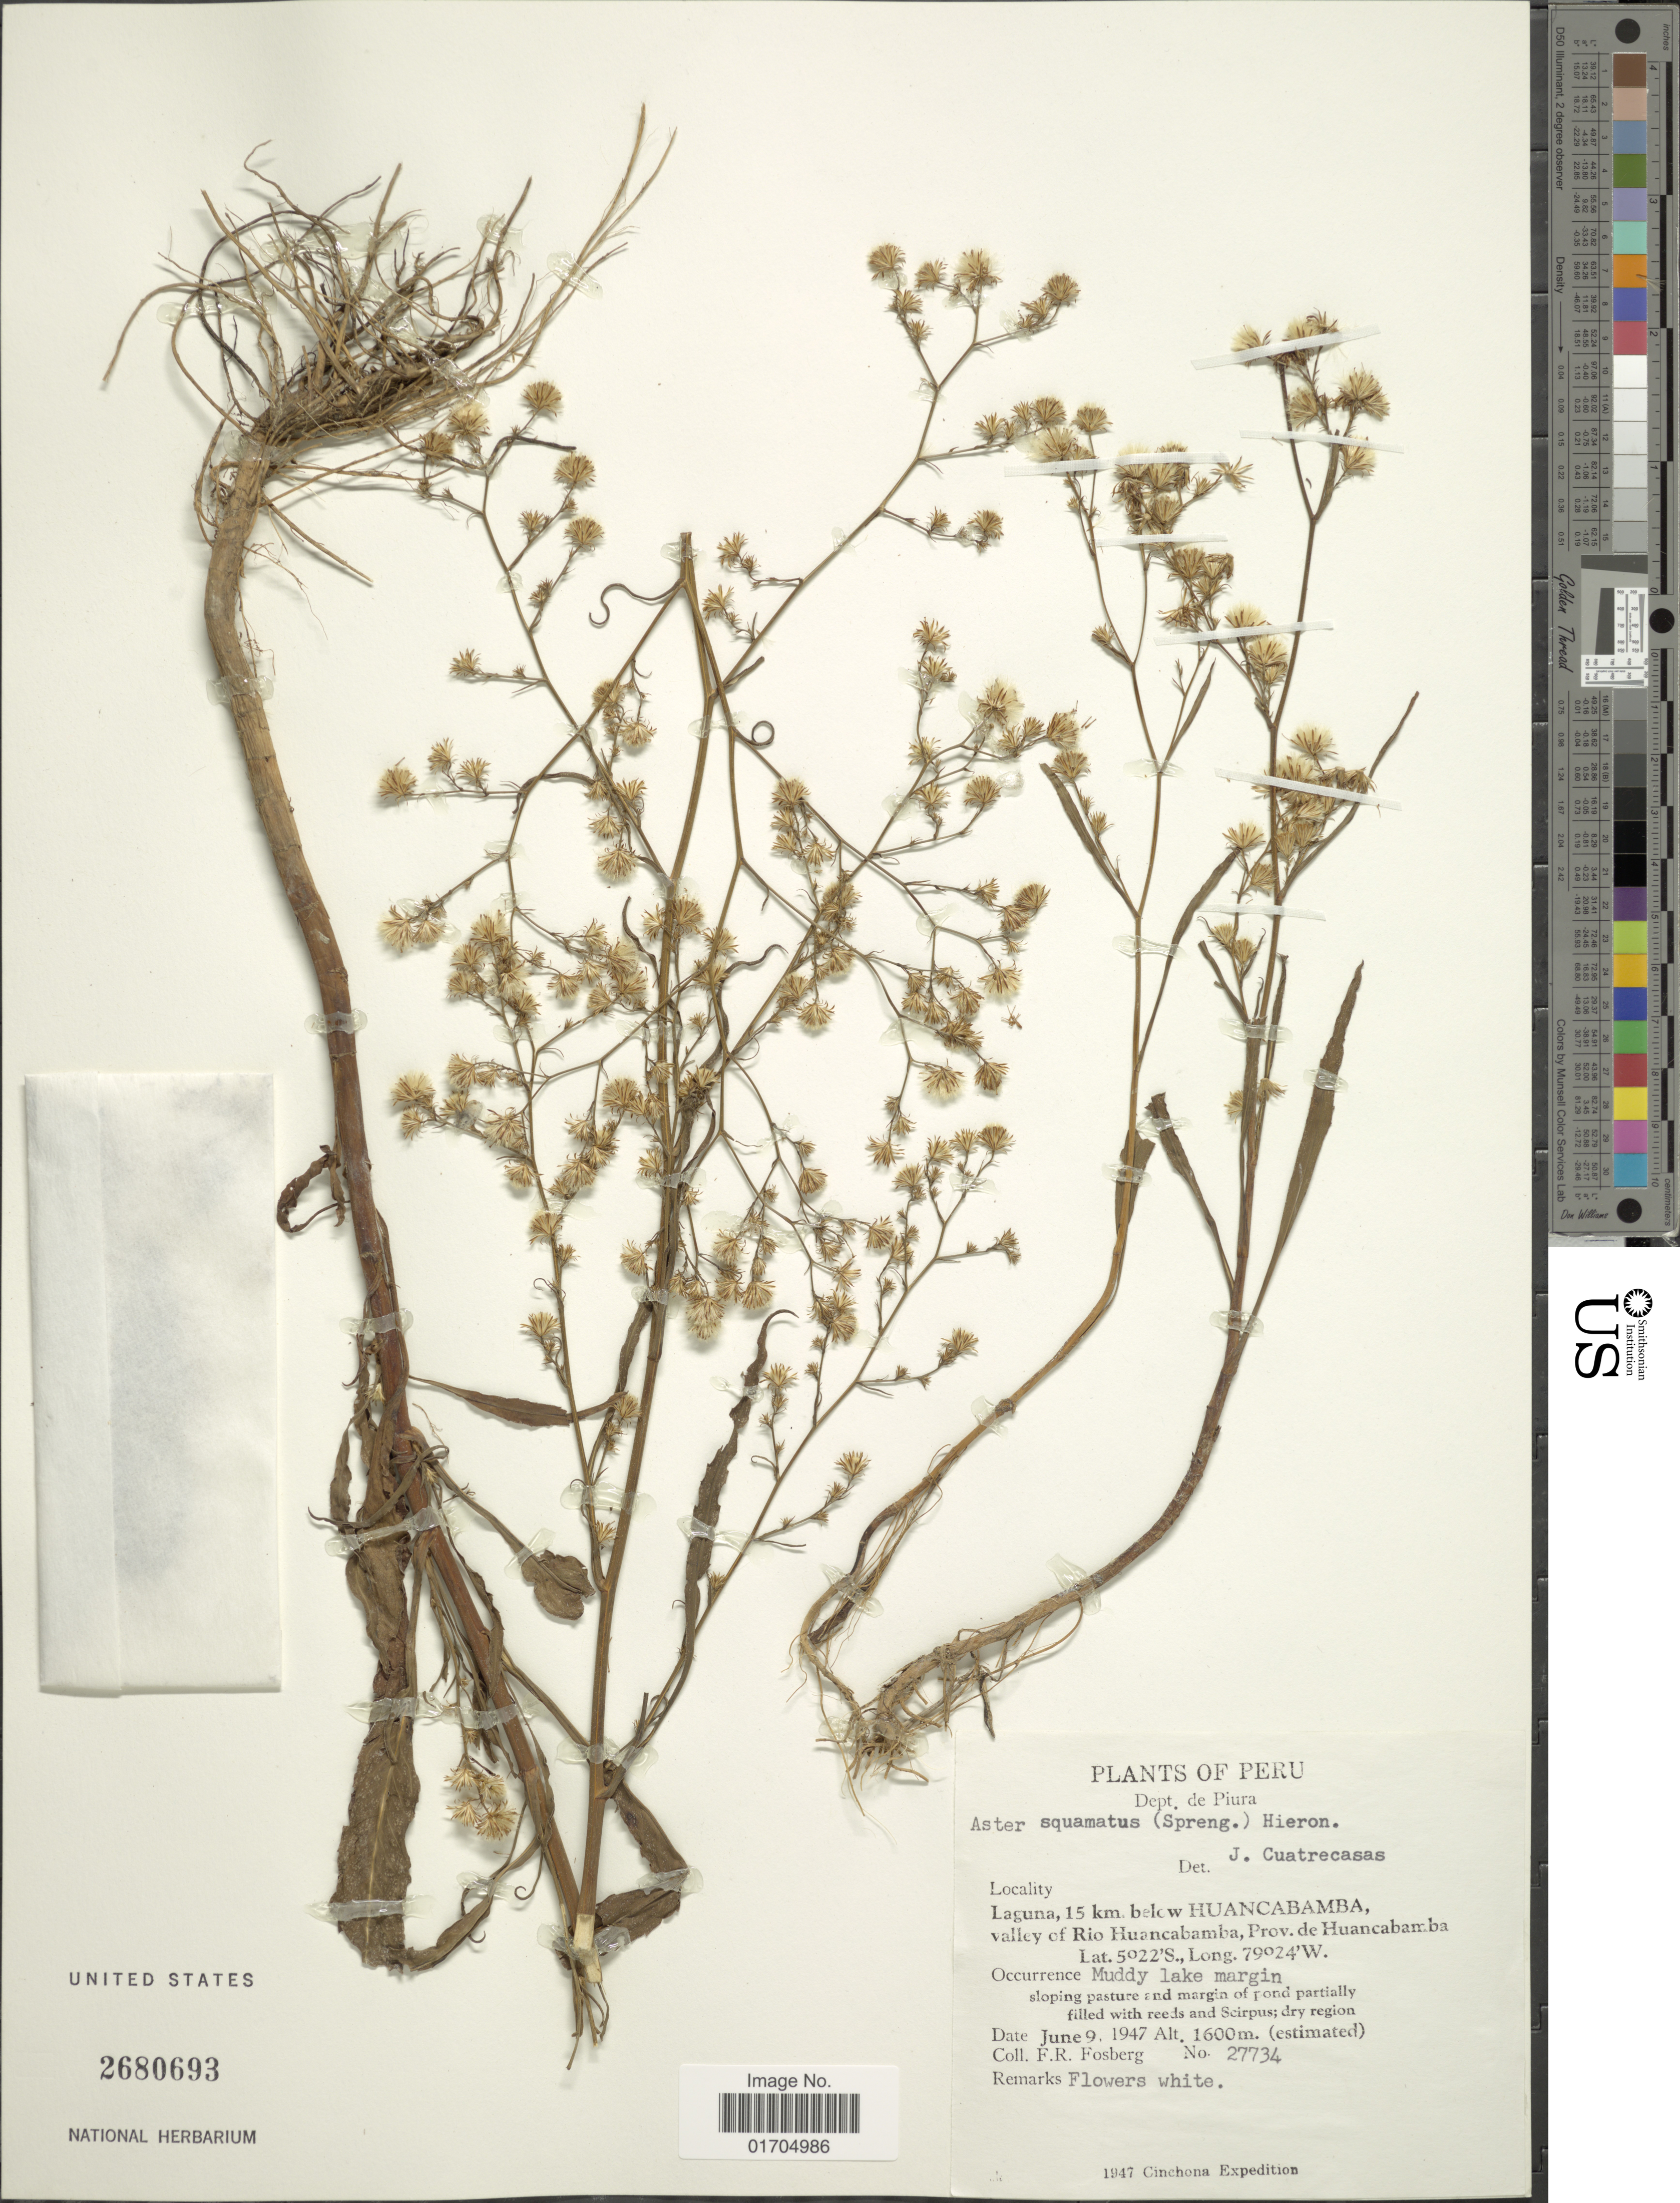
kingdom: Plantae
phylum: Tracheophyta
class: Magnoliopsida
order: Asterales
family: Asteraceae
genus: Symphyotrichum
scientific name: Symphyotrichum squamatum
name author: (Spreng.) G.L. Nesom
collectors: F. R. Fosberg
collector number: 27734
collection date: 1947-06-09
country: Peru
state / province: Piura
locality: Laguna, 15 km. below Huancabamba, valley of Rio Huancabamba, Prov. de Huancabamba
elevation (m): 1600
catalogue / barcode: US 2680693